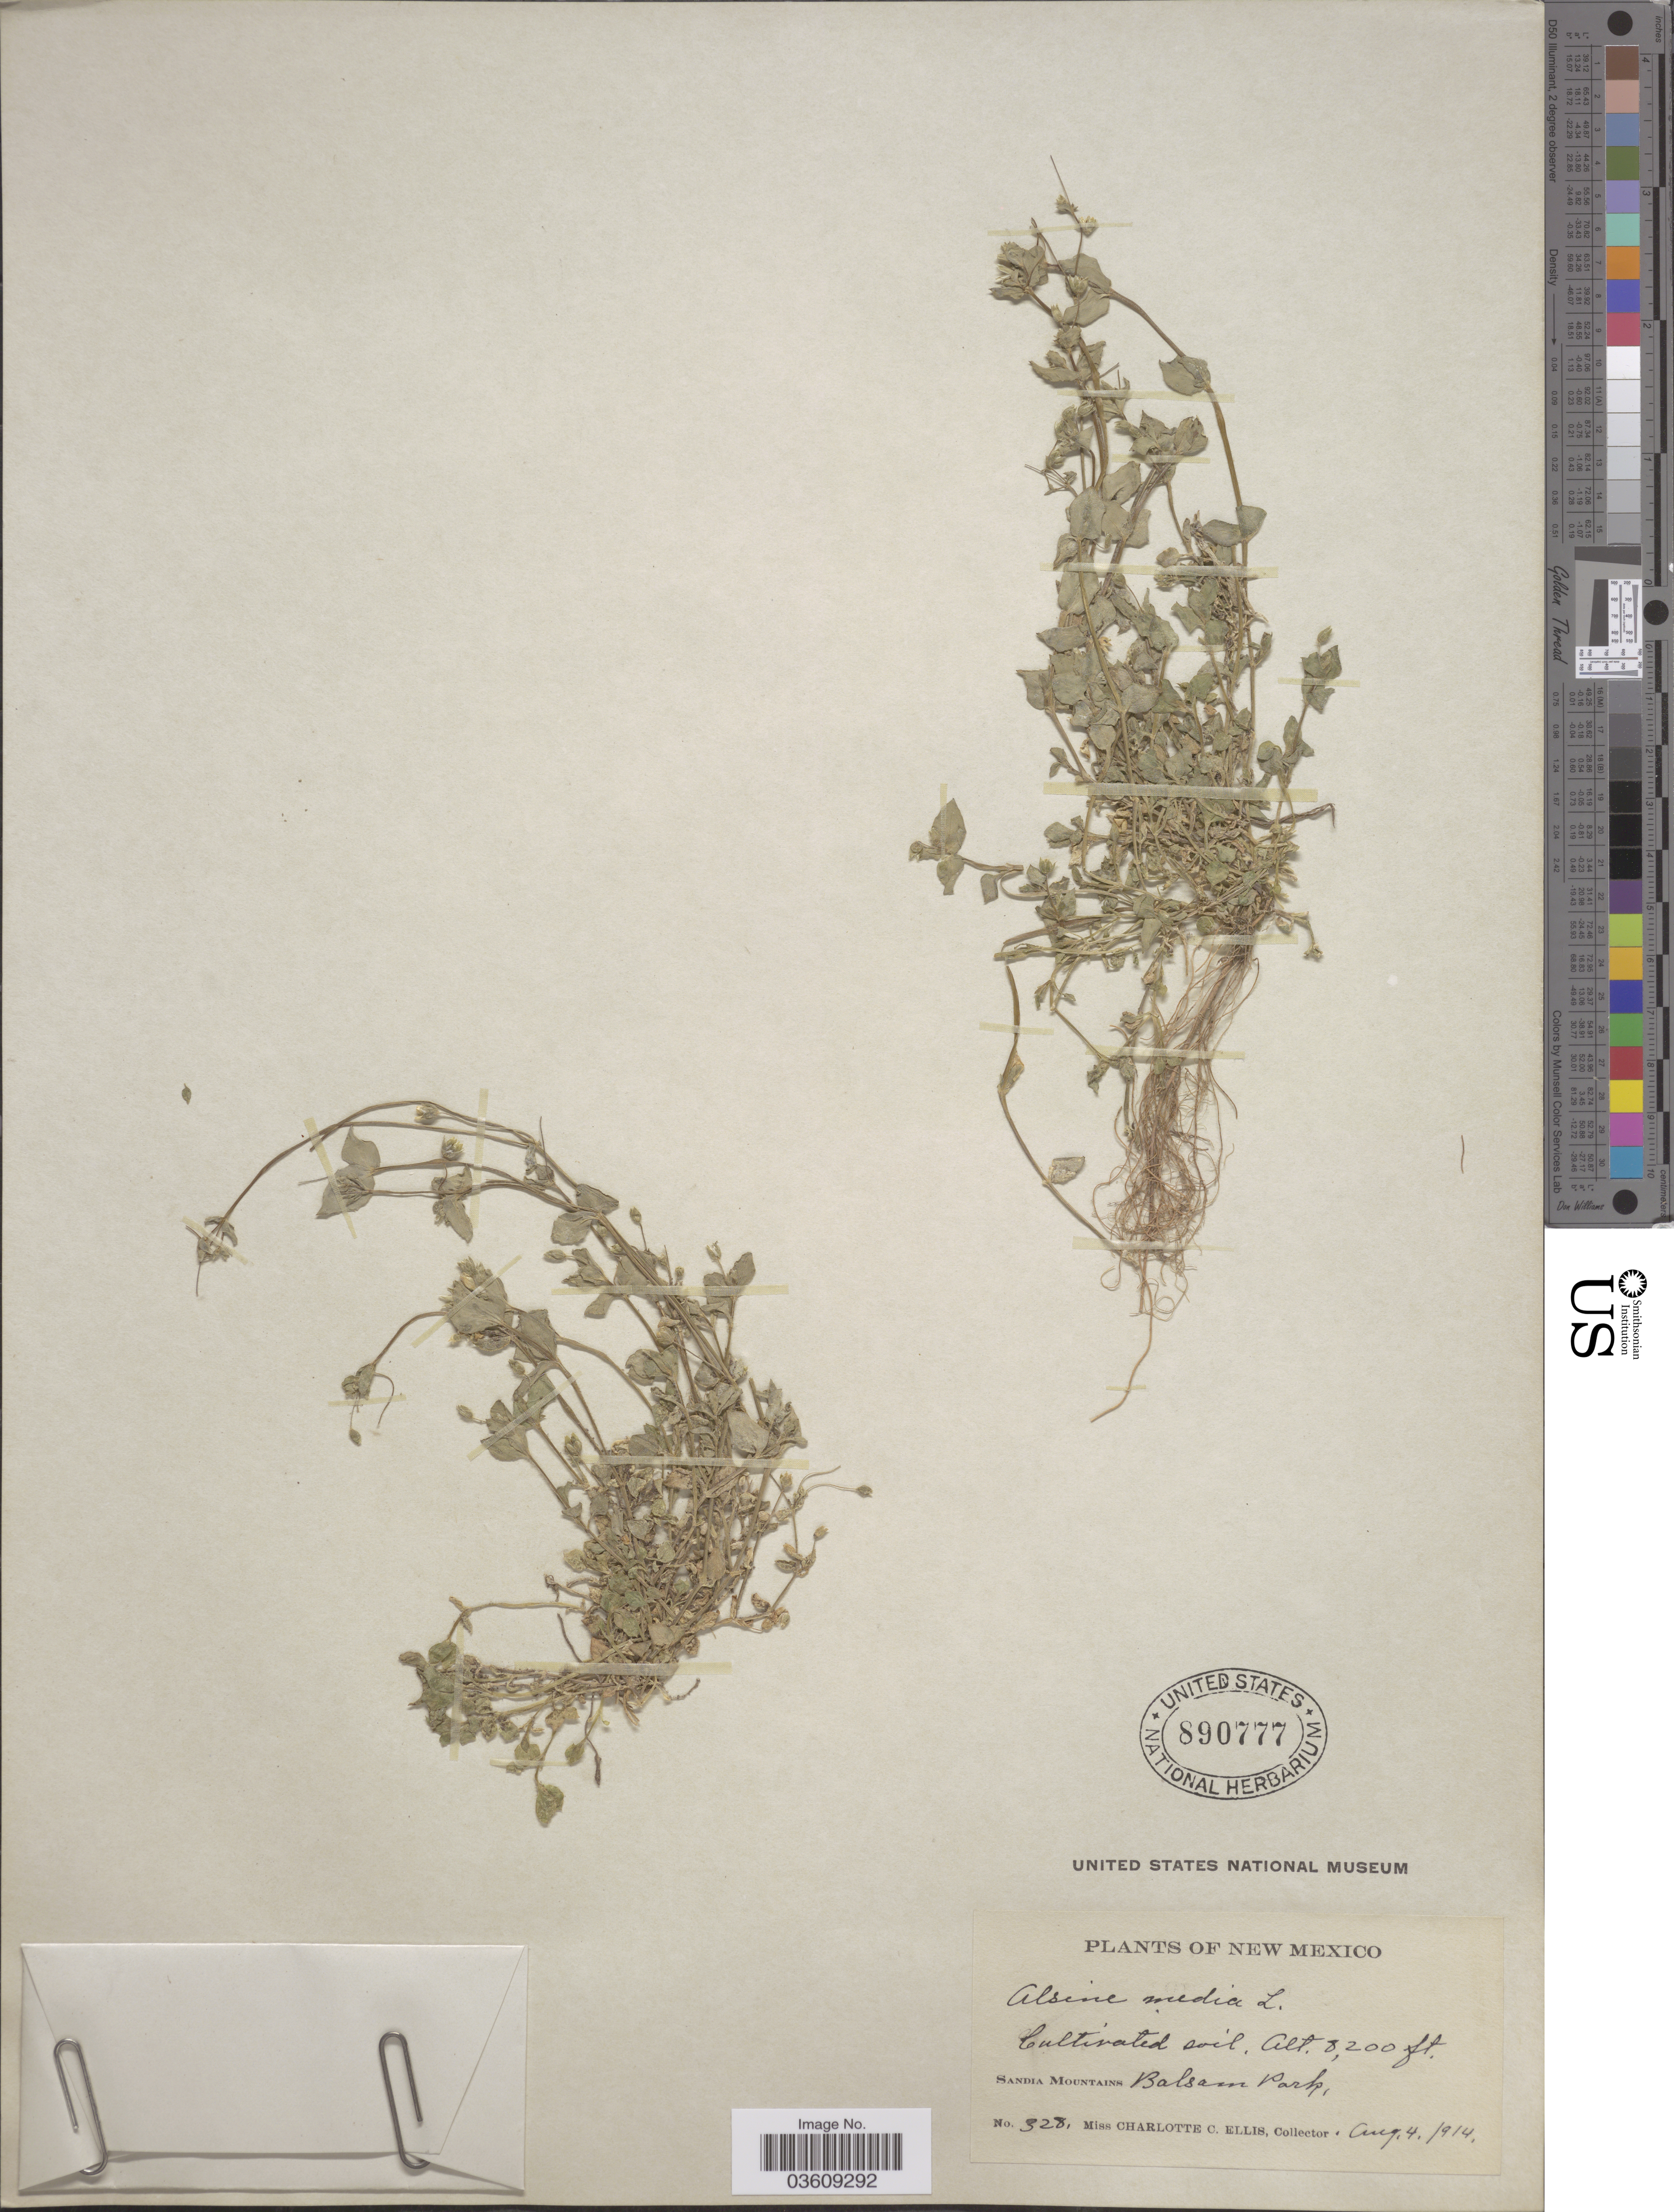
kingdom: Plantae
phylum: Tracheophyta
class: Magnoliopsida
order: Caryophyllales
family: Caryophyllaceae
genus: Stellaria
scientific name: Stellaria media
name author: (L.) Vill.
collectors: C. C. Ellis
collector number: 328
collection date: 1914-08-04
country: United States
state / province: New Mexico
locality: Sandia Mountains. Balsam Park.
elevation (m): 2499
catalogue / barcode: US 890777